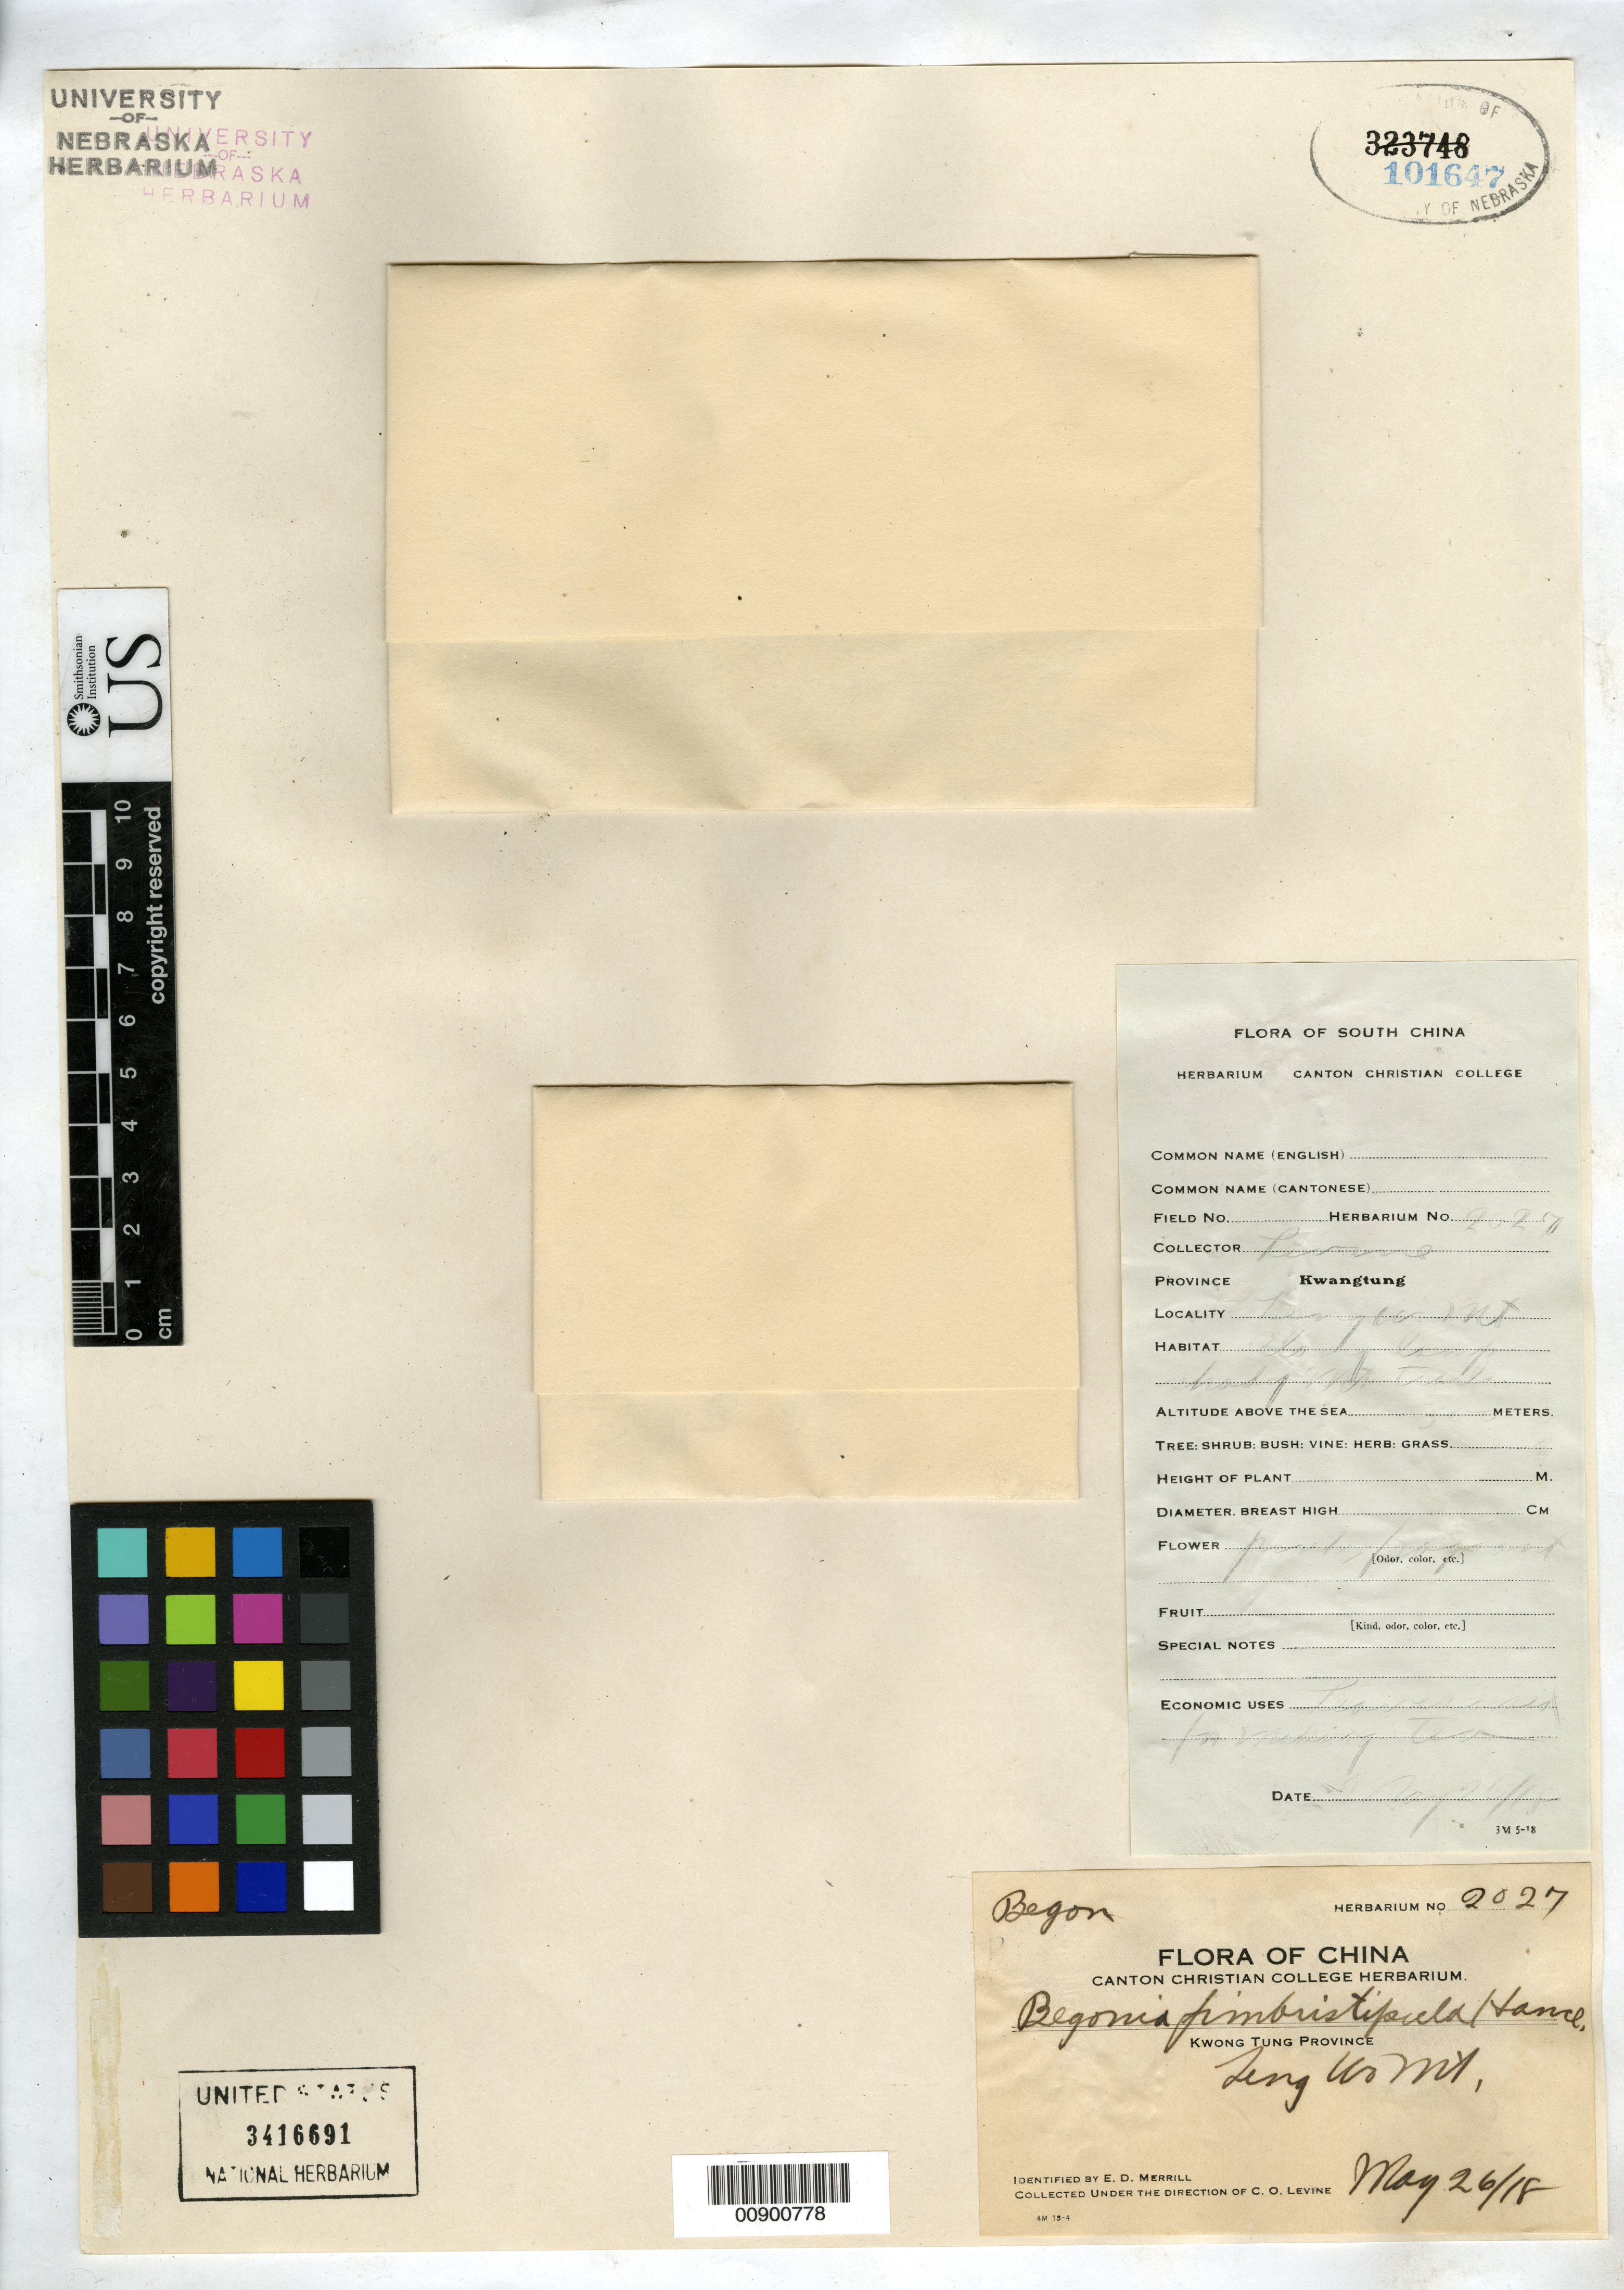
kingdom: Plantae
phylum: Tracheophyta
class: Magnoliopsida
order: Cucurbitales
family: Begoniaceae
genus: Begonia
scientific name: Begonia fimbristipula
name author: Hance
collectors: C. O. Levine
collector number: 2027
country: China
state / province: Guangdong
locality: Teng Ur Mt.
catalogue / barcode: US 3416691